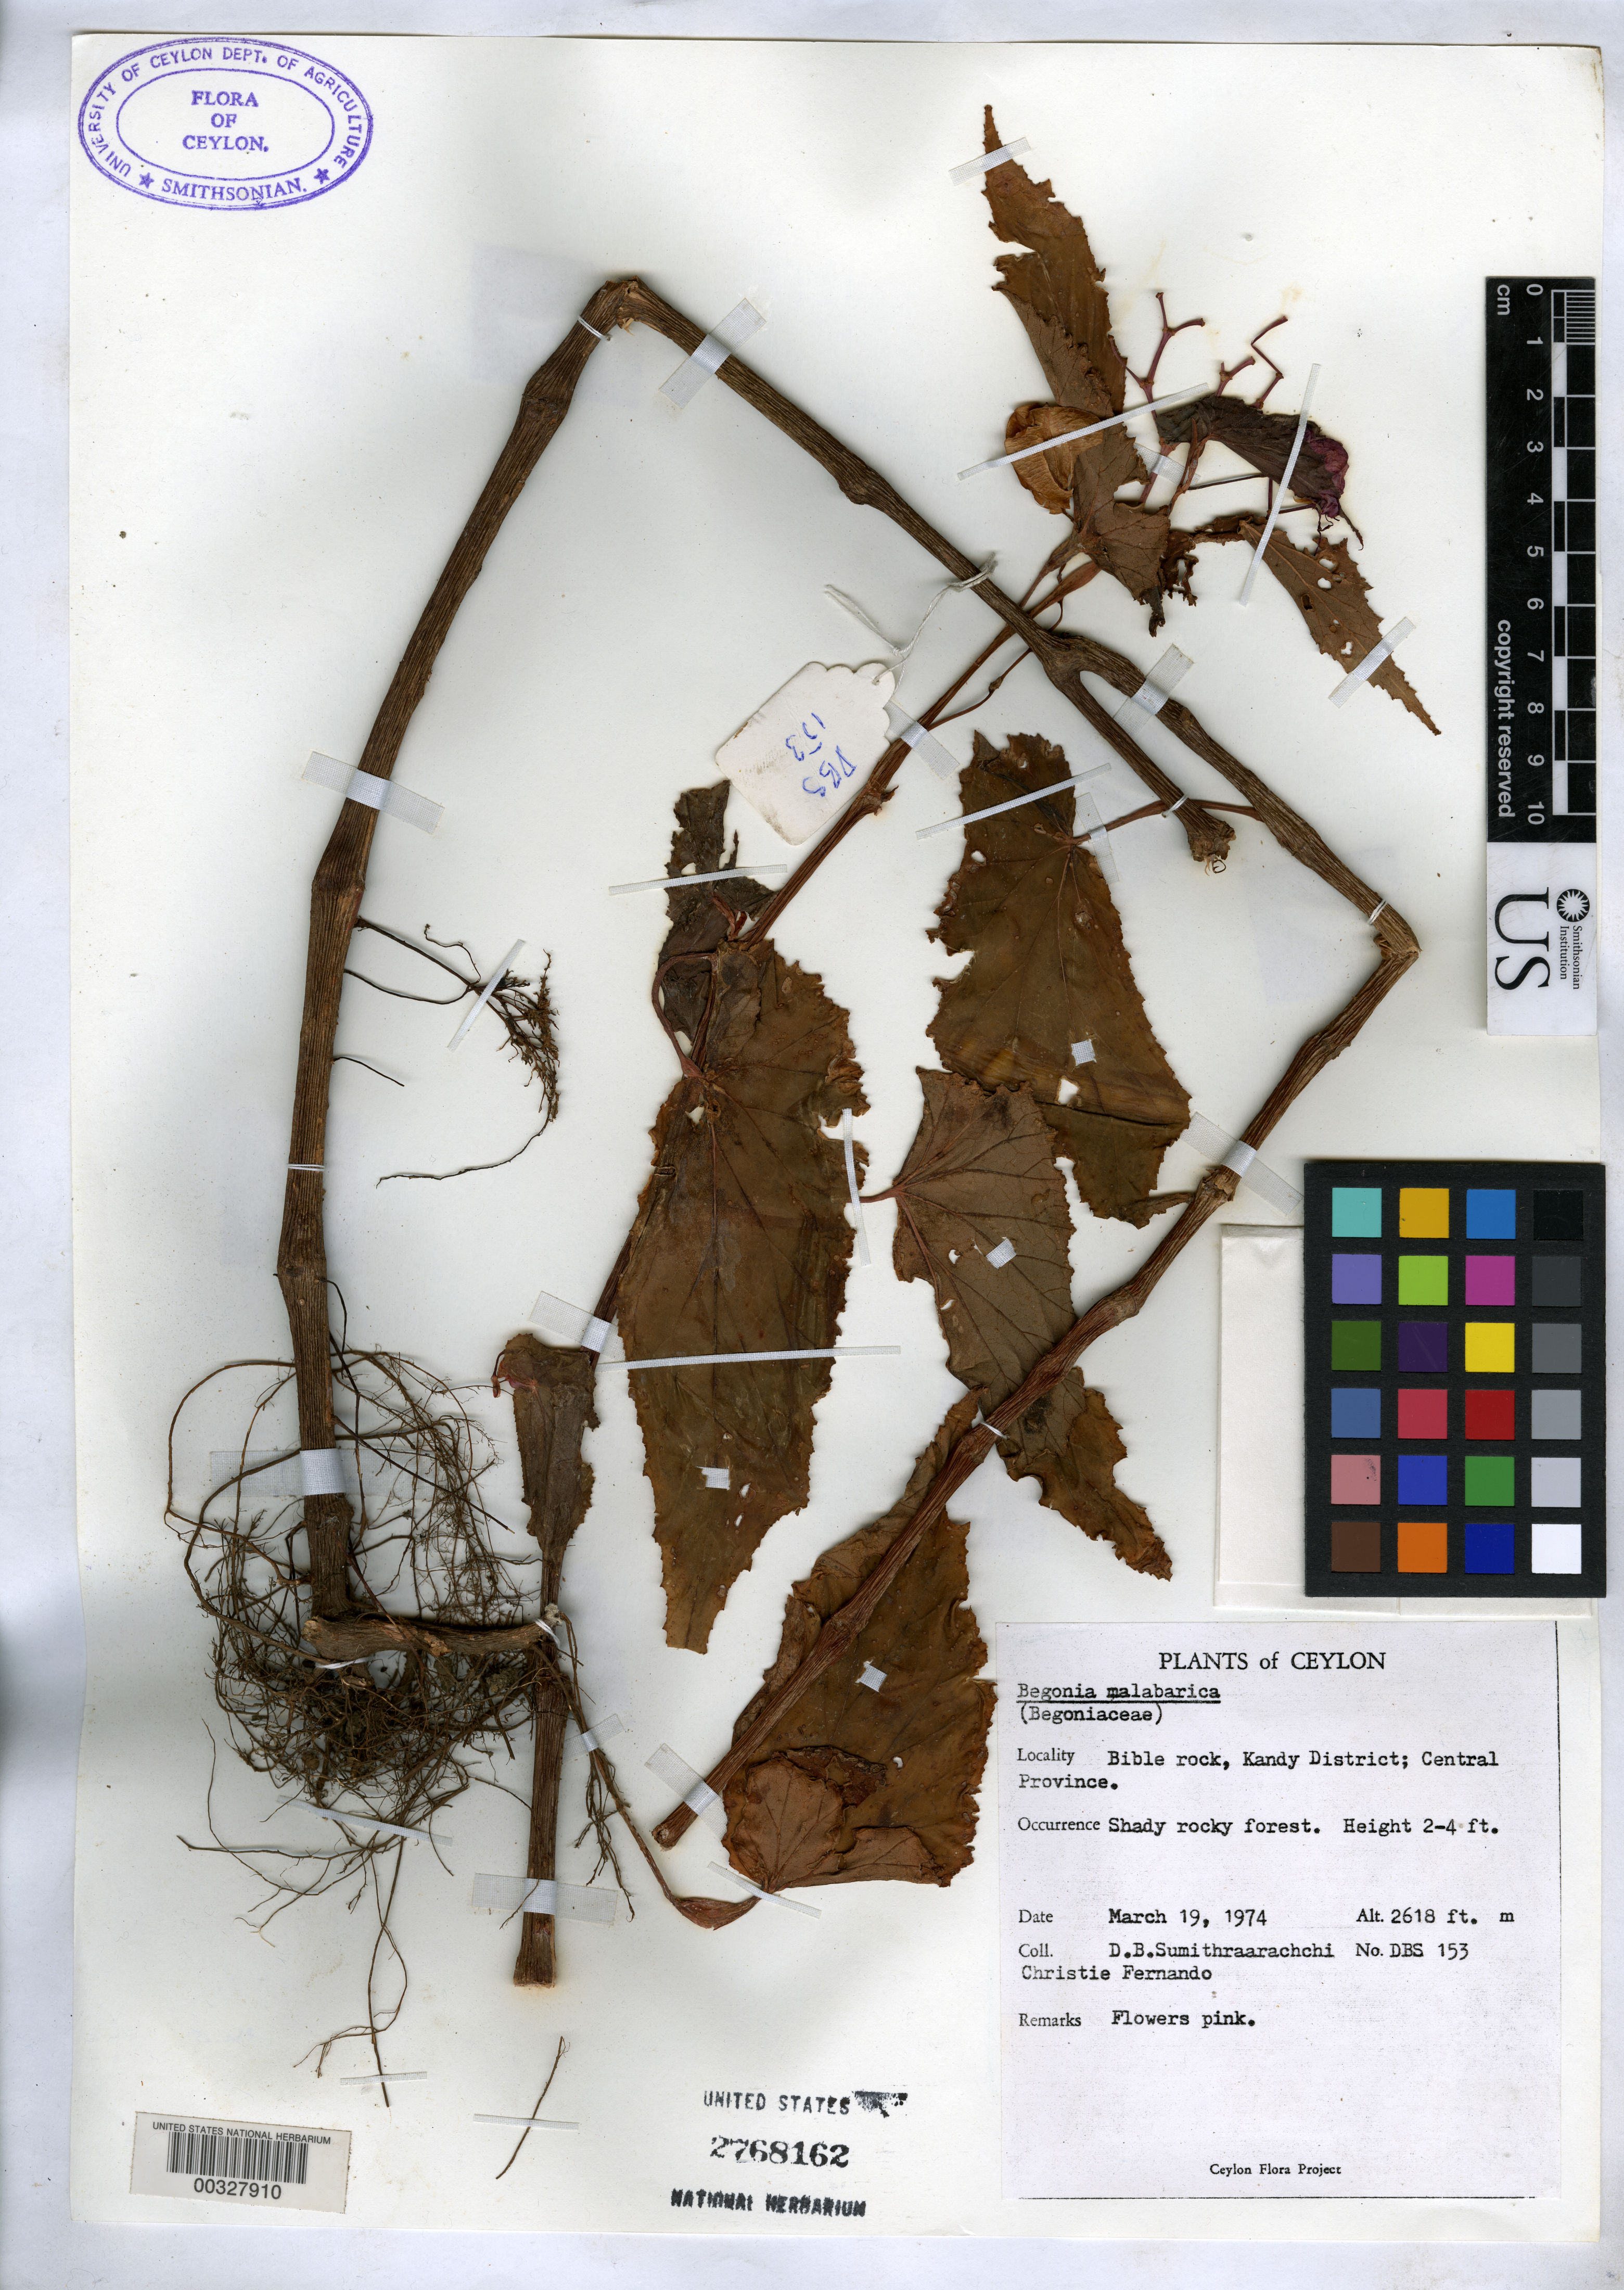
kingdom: Plantae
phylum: Tracheophyta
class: Magnoliopsida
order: Cucurbitales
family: Begoniaceae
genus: Begonia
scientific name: Begonia malabarica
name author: Lam.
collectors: D. B. Sumithraarachchi & C. Fernando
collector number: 153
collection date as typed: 19 Mar 1974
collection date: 1974-03-19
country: Sri Lanka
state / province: Central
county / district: Kandy Dist.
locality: Bible rock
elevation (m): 798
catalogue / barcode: US 2768162